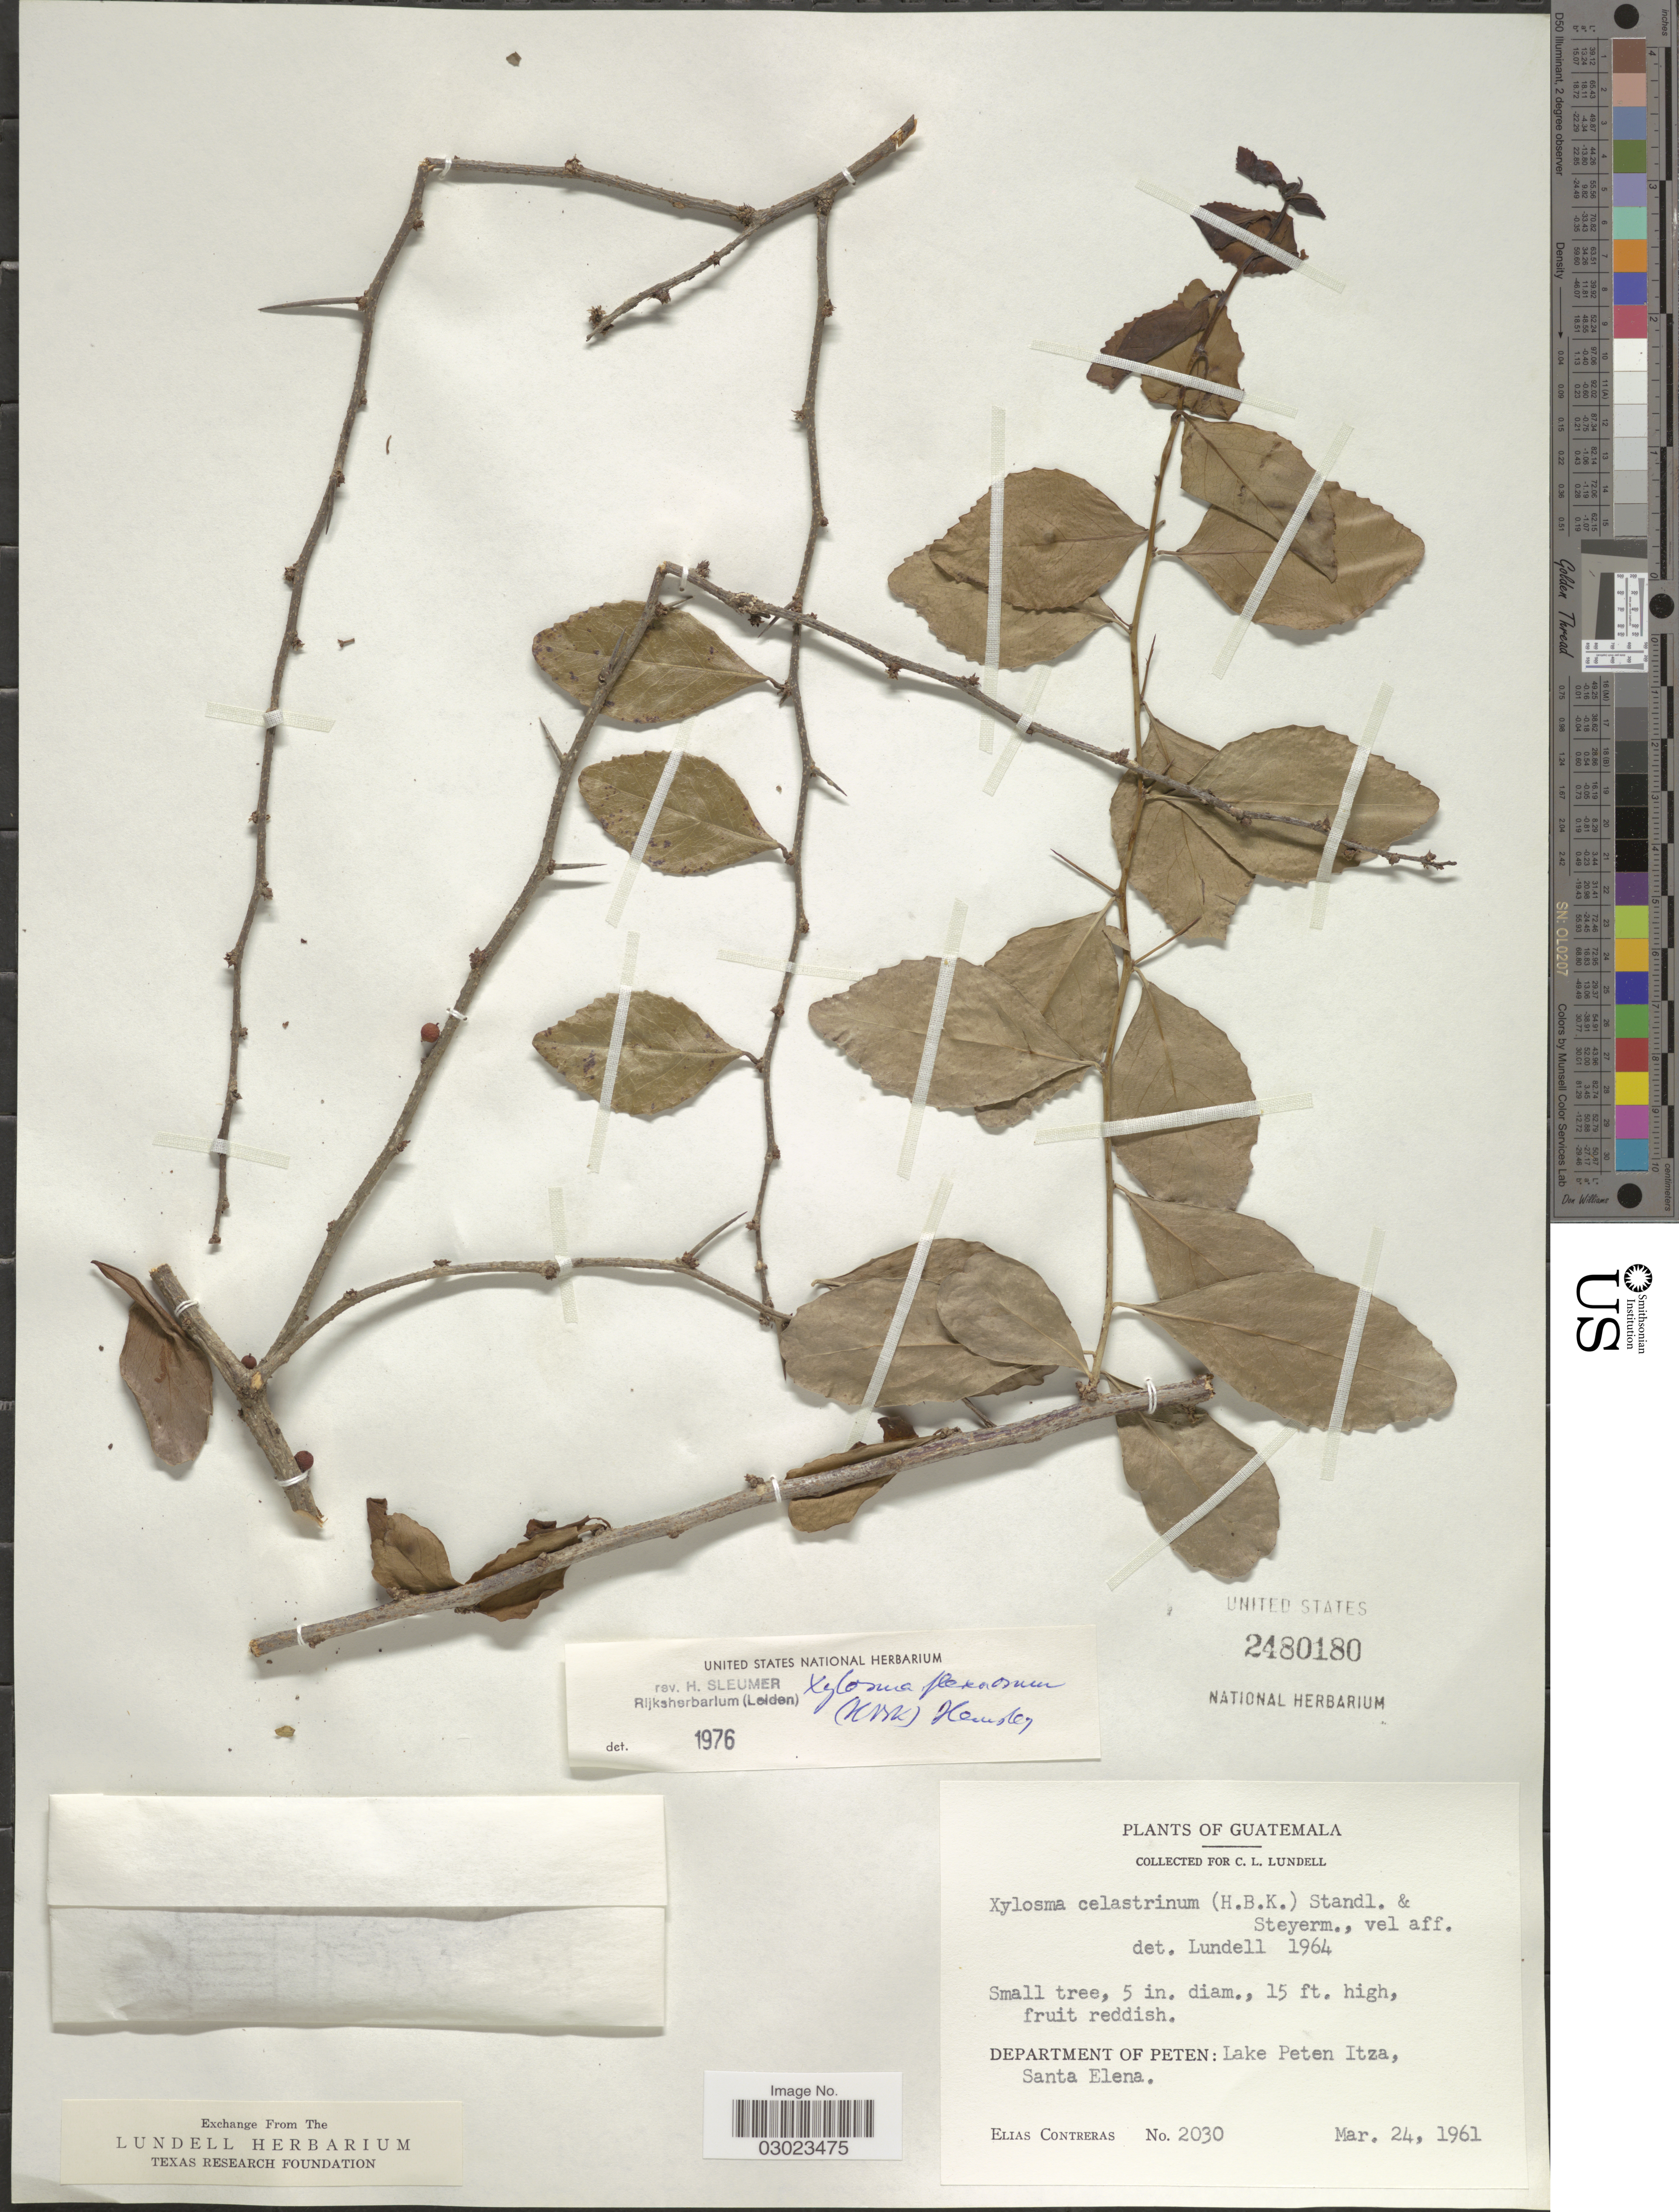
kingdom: Plantae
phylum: Tracheophyta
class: Magnoliopsida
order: Malpighiales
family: Salicaceae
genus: Xylosma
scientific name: Xylosma flexuosa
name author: (Kunth) Hemsl.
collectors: E. Contreras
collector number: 2030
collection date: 1961-03-24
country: Guatemala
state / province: El Petén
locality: Department of Peten: Lake Peten Itza, Santa Elena.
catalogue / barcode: US 2480180